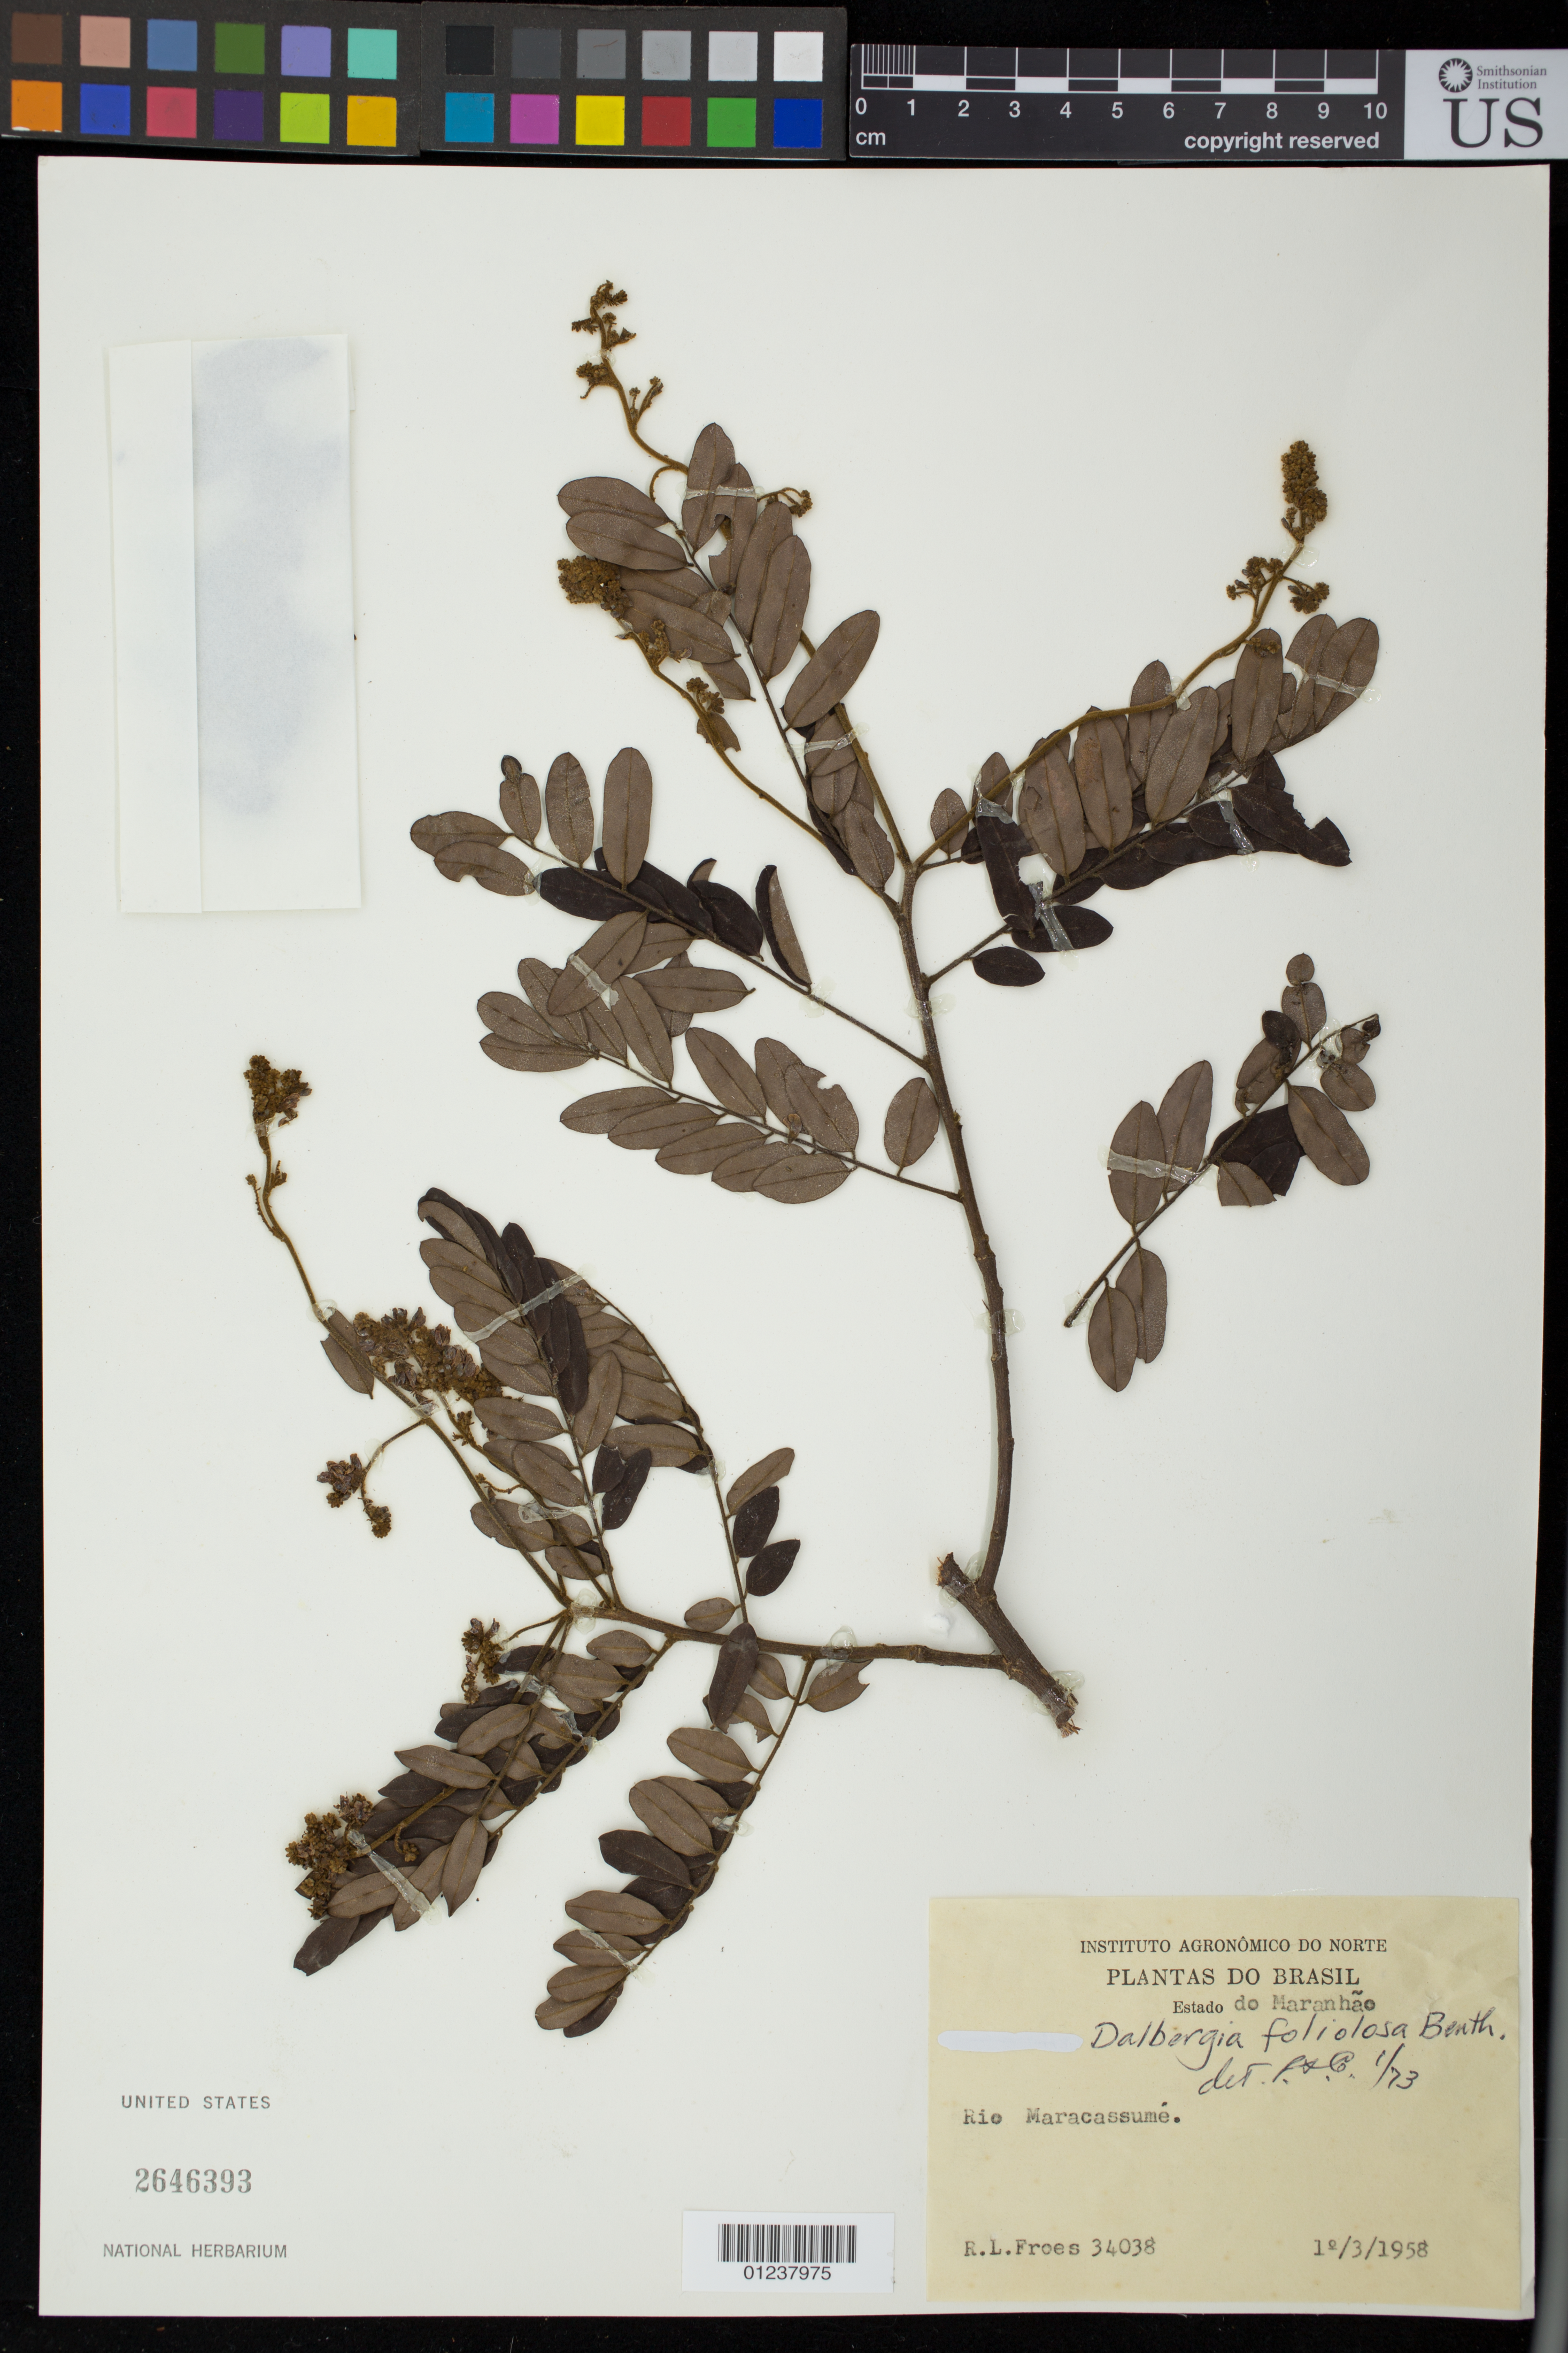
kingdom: Plantae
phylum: Tracheophyta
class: Magnoliopsida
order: Fabales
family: Fabaceae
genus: Dalbergia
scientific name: Dalbergia foliosa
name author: (Benth.) A.M. Carvalho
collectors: R. Froes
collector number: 34038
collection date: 1958-03-01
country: Brazil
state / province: Maranhão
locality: Plantas do Brasil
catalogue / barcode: US 2646393